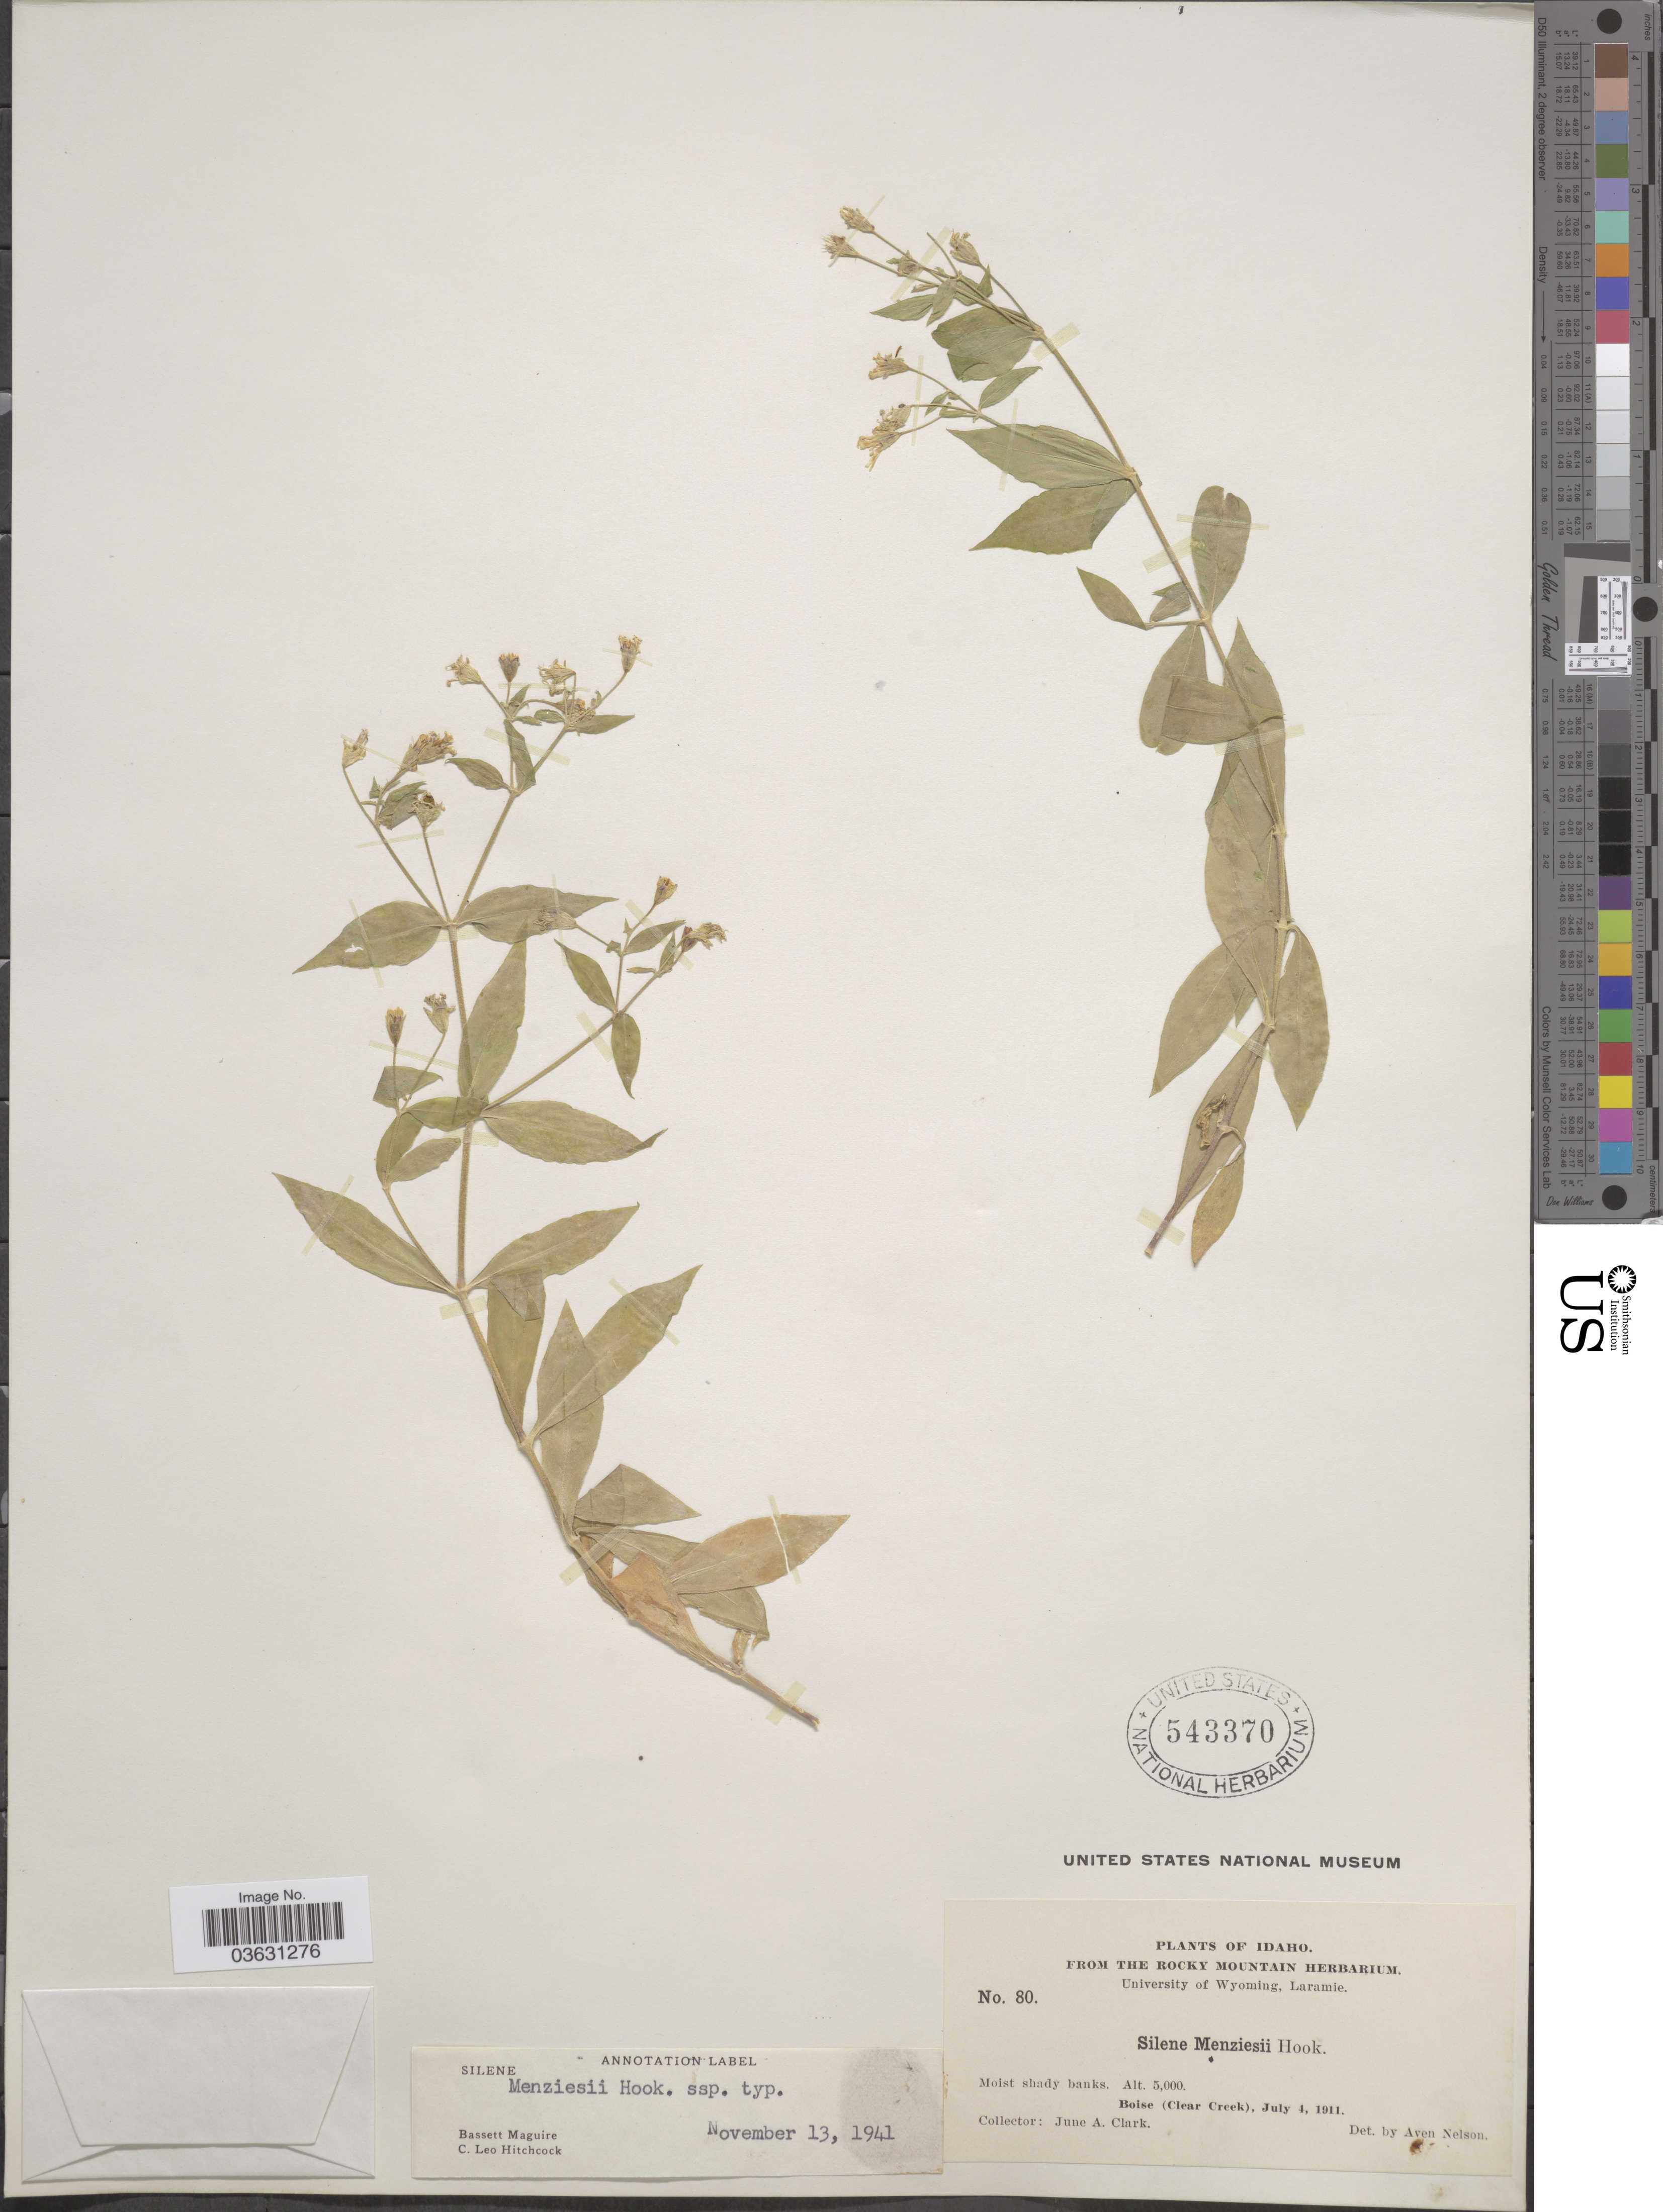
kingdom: Plantae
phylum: Tracheophyta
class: Magnoliopsida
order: Caryophyllales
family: Caryophyllaceae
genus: Silene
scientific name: Silene menziesii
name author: Hook.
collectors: J. A. Clark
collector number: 80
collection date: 1911-07-04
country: United States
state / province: Idaho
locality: Boise (Clear Creek).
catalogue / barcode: US 543370